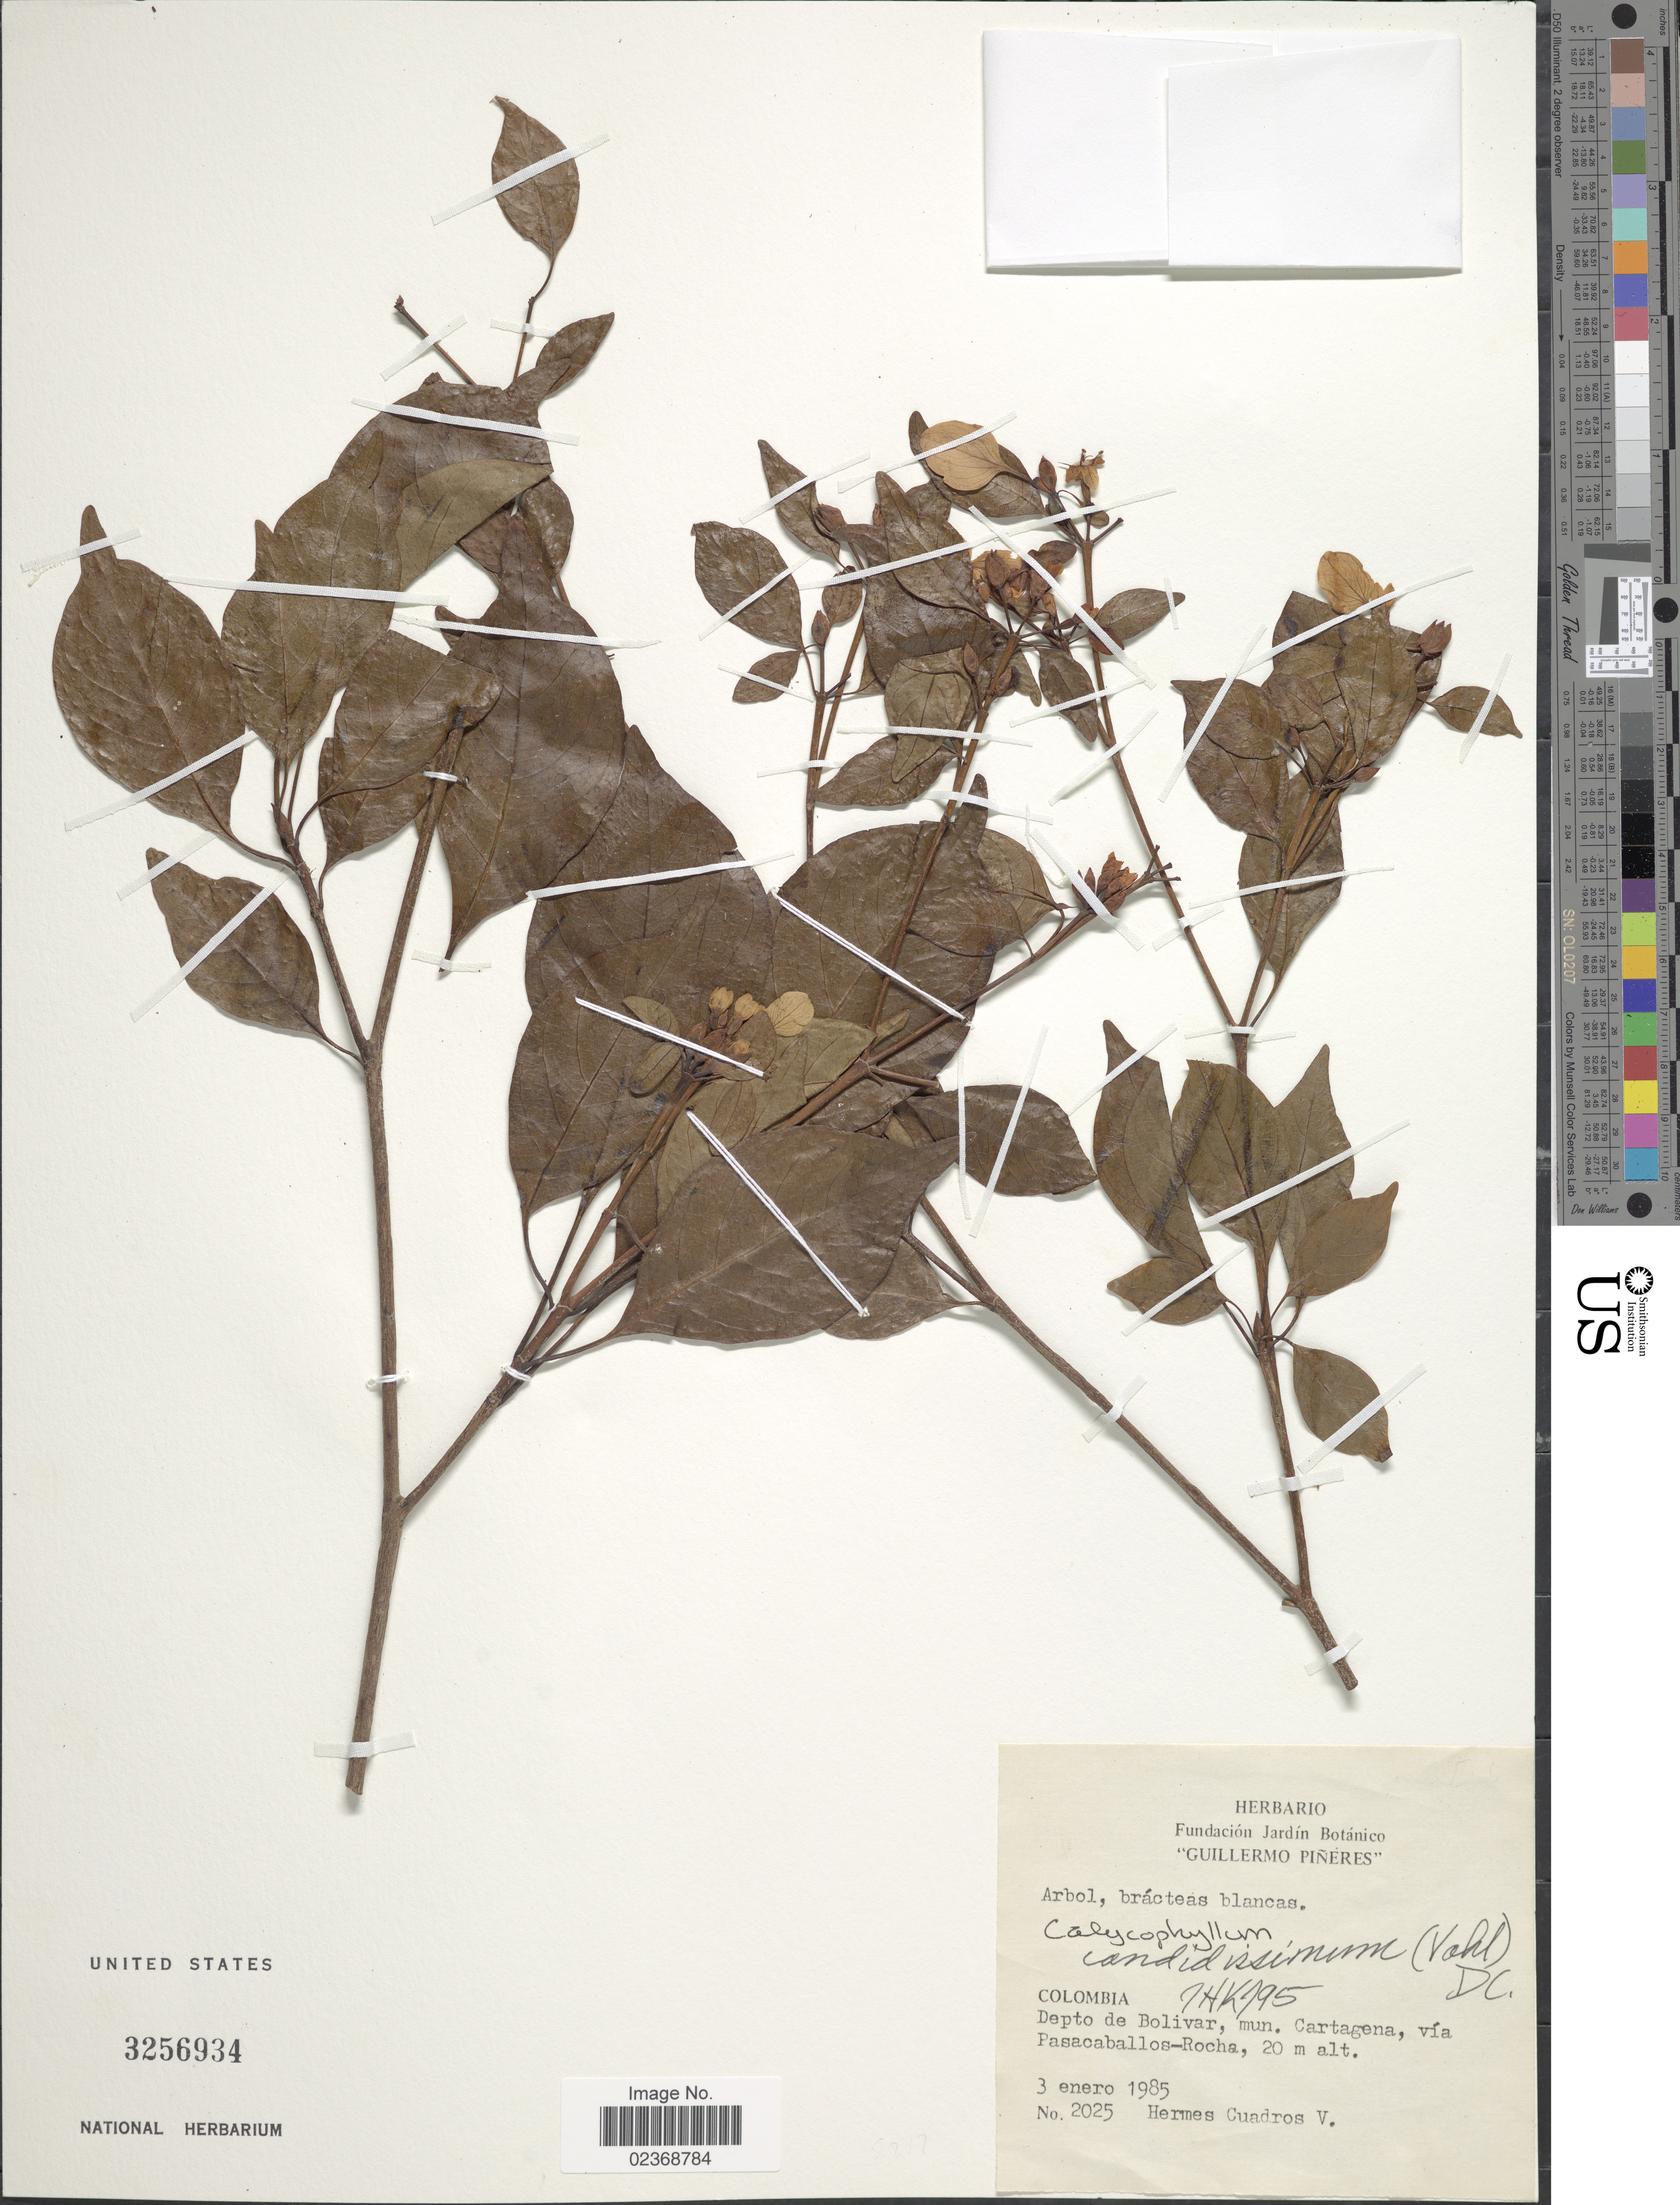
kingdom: Plantae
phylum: Tracheophyta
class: Magnoliopsida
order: Gentianales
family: Rubiaceae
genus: Calycophyllum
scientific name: Calycophyllum candidissimum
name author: (Vahl) DC.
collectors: H. Cuadros V.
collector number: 2025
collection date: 1985-01-03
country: Colombia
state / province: Bolívar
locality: Mun. Cartagena, via Pasacaballos-Rocha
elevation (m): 20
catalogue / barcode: US 3256934